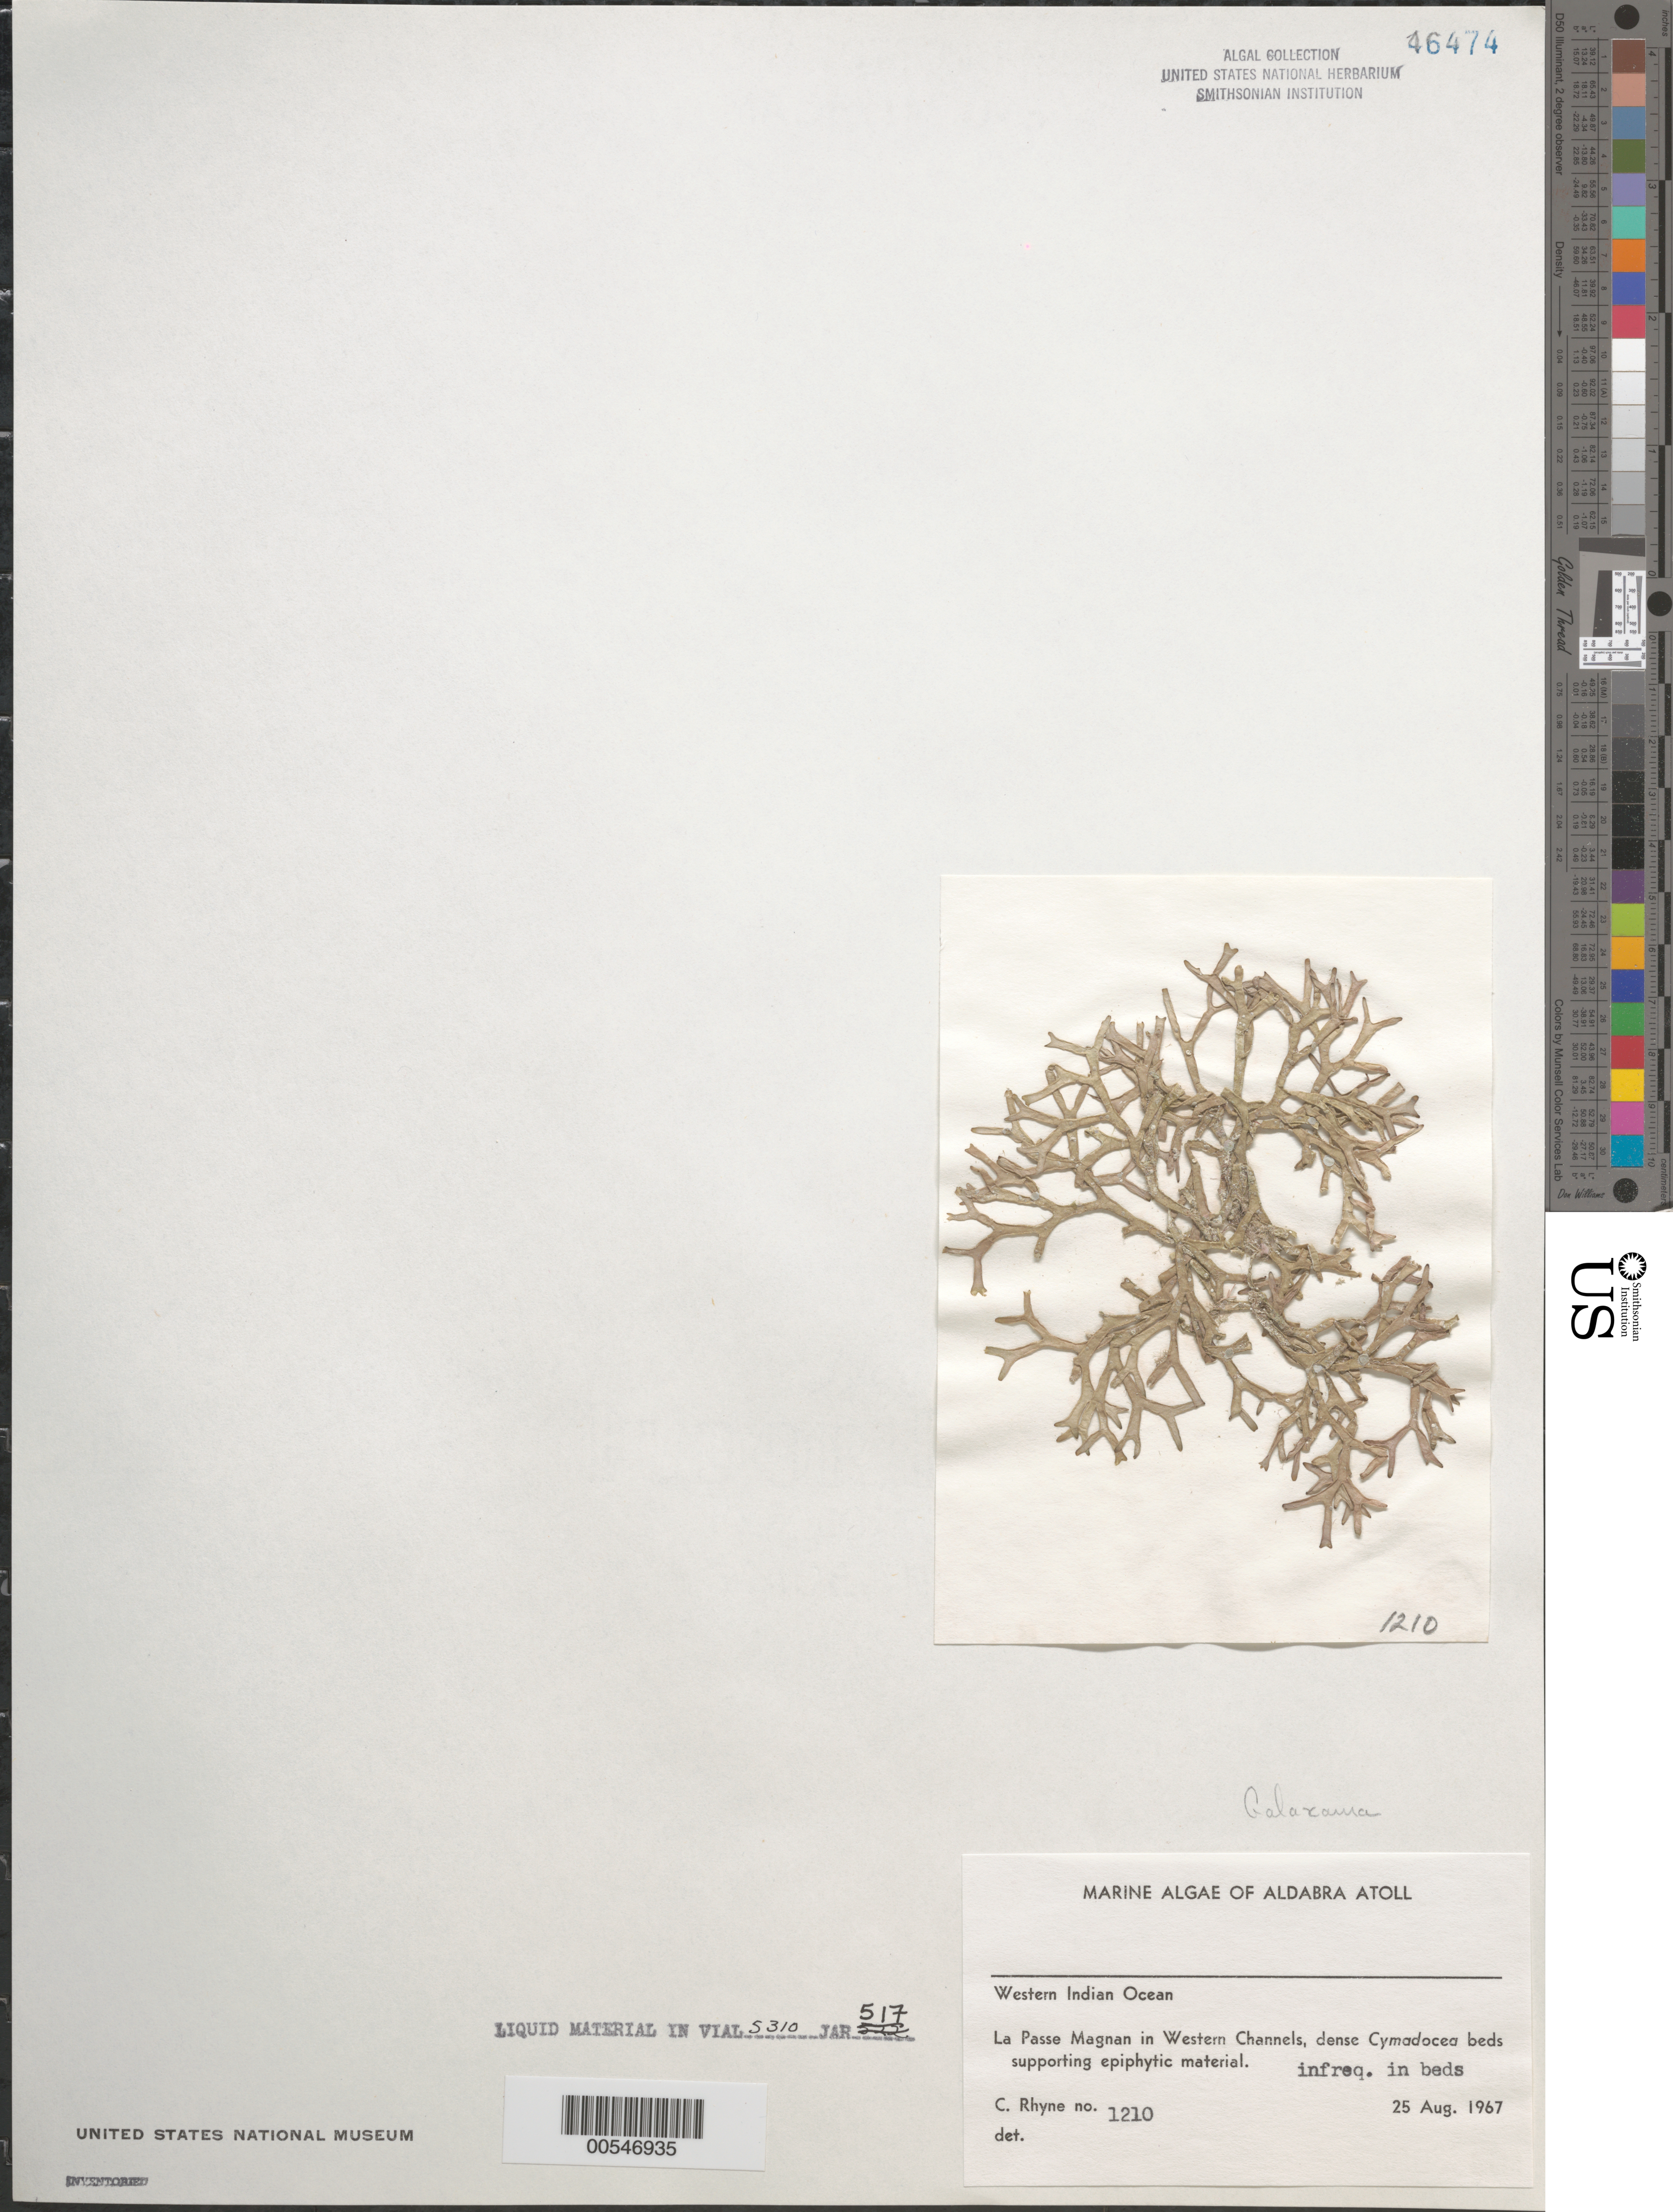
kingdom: Plantae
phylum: Rhodophyta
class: Florideophyceae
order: Nemaliales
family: Galaxauraceae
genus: Galaxaura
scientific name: Galaxaura sp.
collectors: C. Rhyne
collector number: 1210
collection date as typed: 25 Aug 1967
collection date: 1967-08-25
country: Seychelles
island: Aldabra Atoll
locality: La Passe Magnan in Western Channels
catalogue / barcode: US 46474